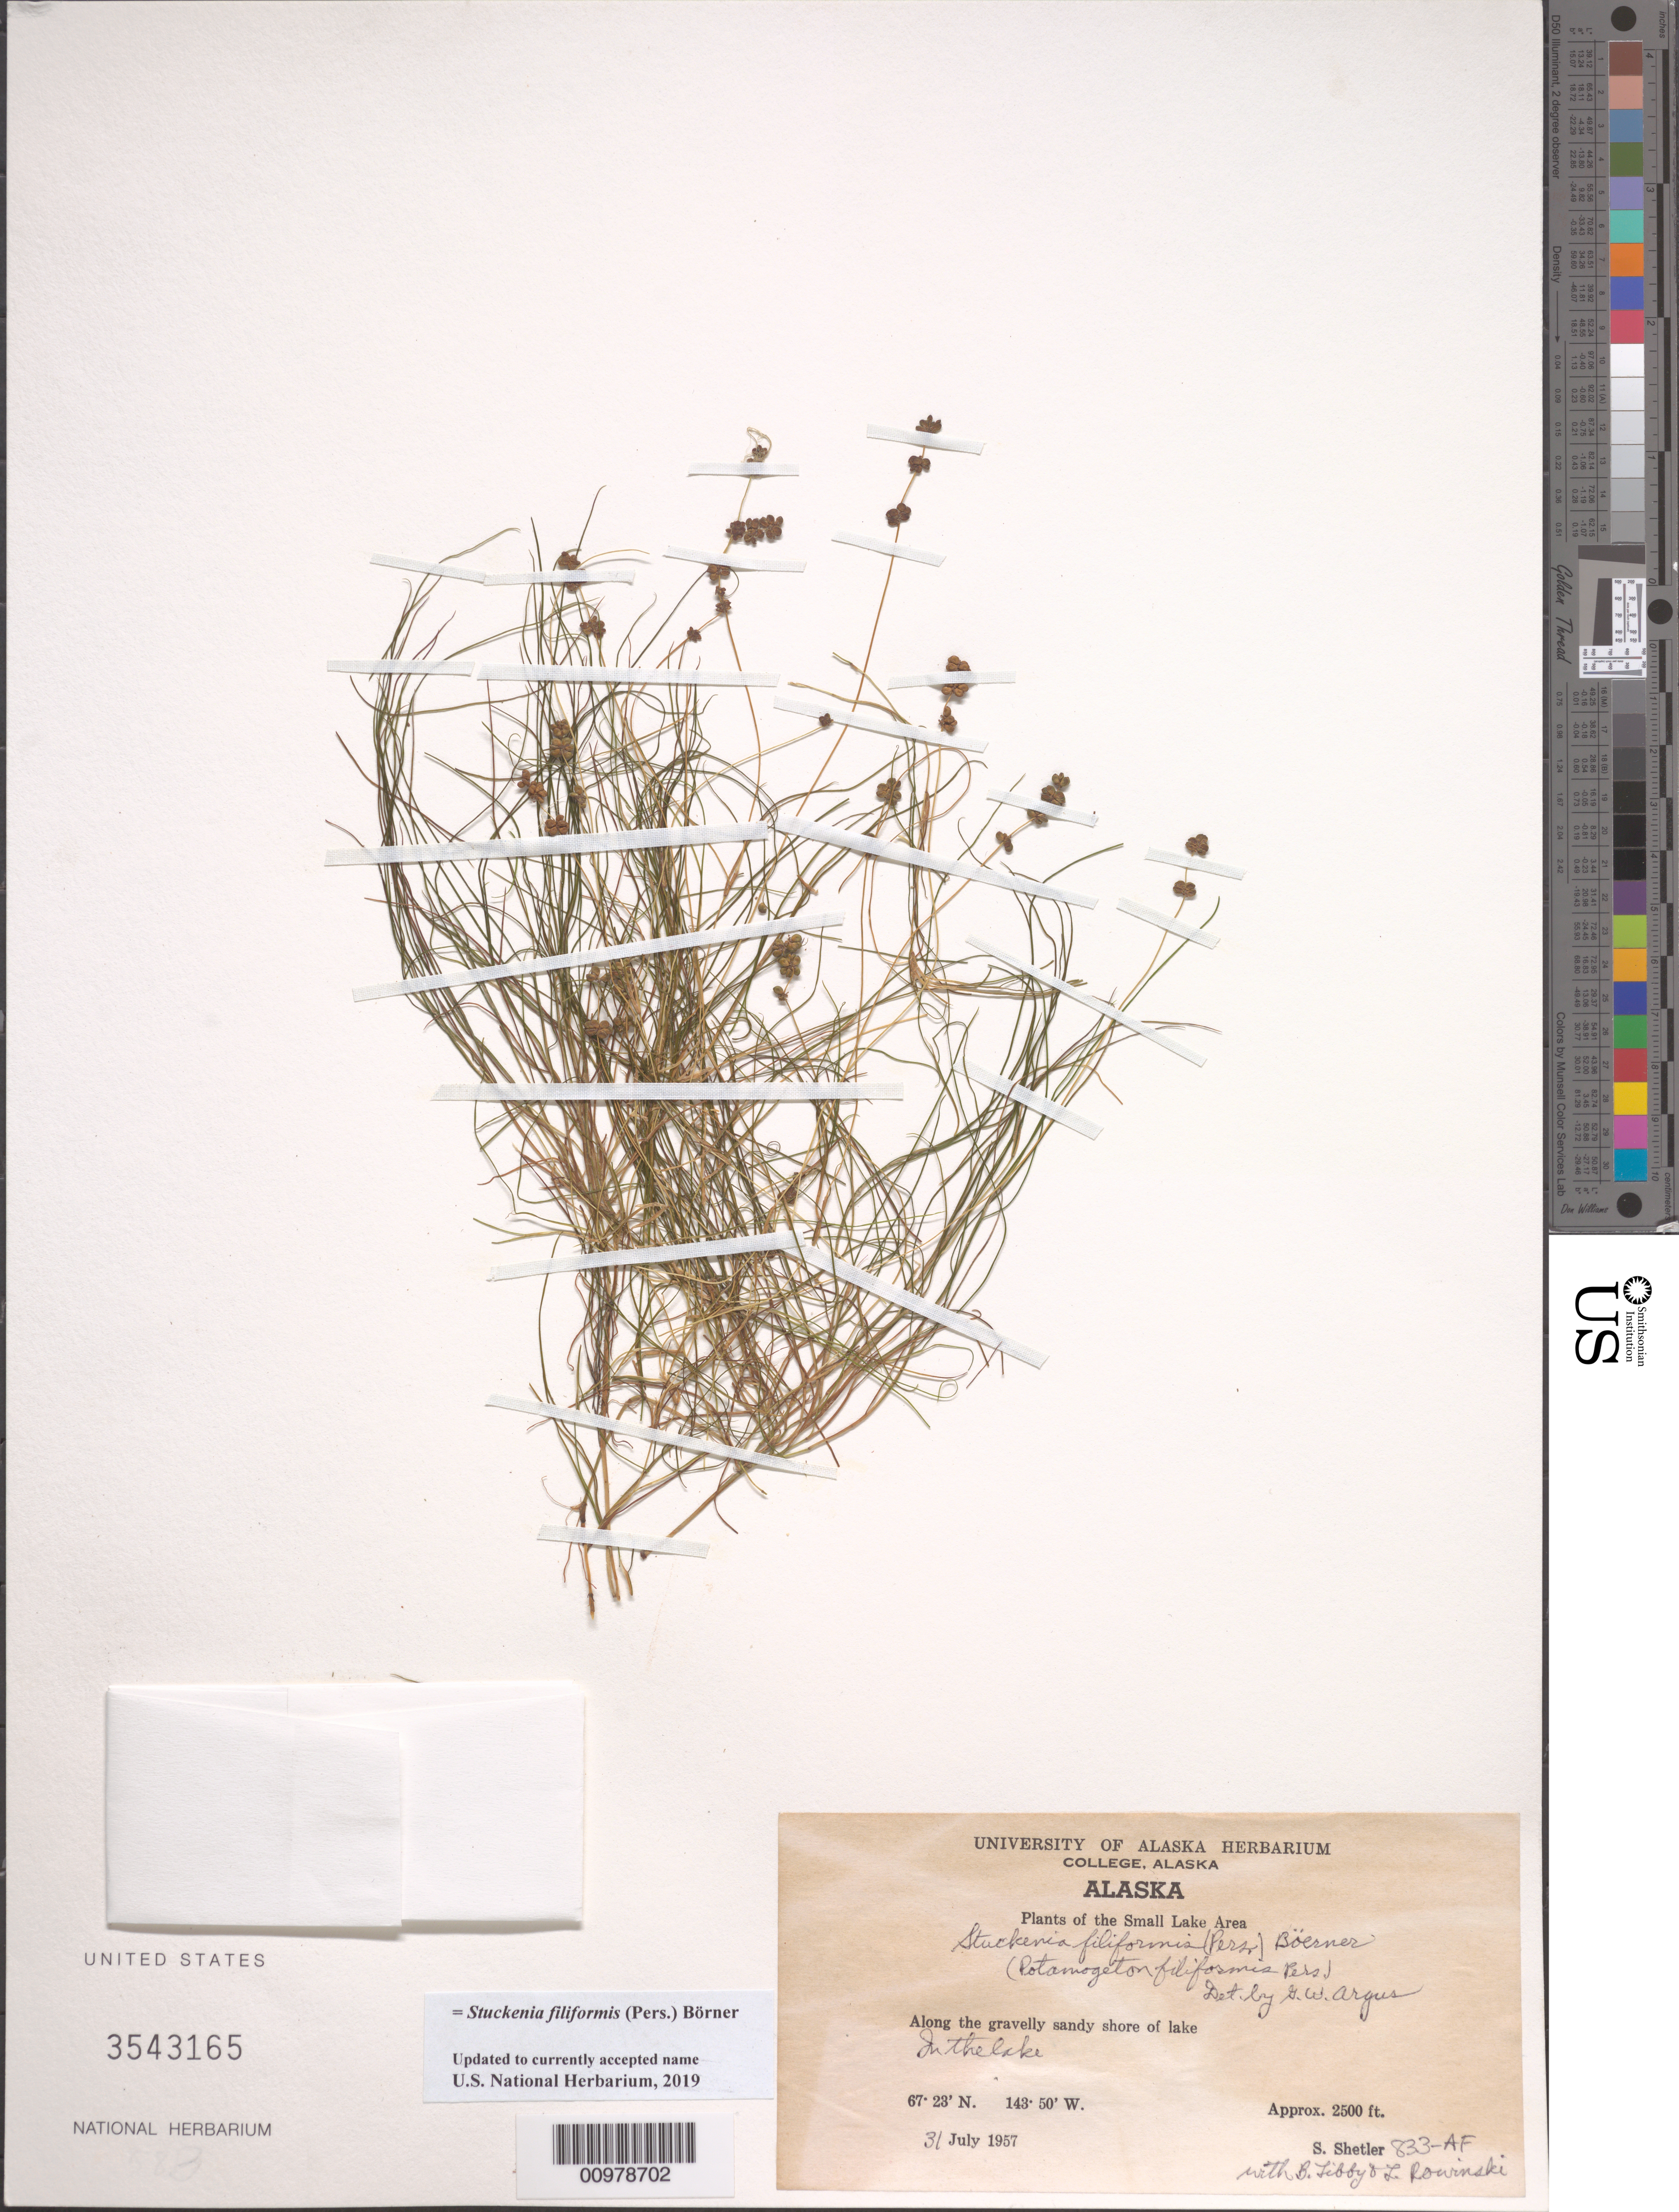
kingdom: Plantae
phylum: Tracheophyta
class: Liliopsida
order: Alismatales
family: Potamogetonaceae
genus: Stuckenia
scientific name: Stuckenia filiformis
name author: (Pers.) Börner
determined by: Strong, Mark T., (BOT), Smithsonian Institution - National Museum of Natural History (UNITED STATES)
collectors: S. Shetler, B. Libby & L. Rowinski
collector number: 833-AF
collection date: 1957-07-31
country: United States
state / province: Alaska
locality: College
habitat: Along the gravelly sandy shore of a small lake area.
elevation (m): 762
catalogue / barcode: US 3543165